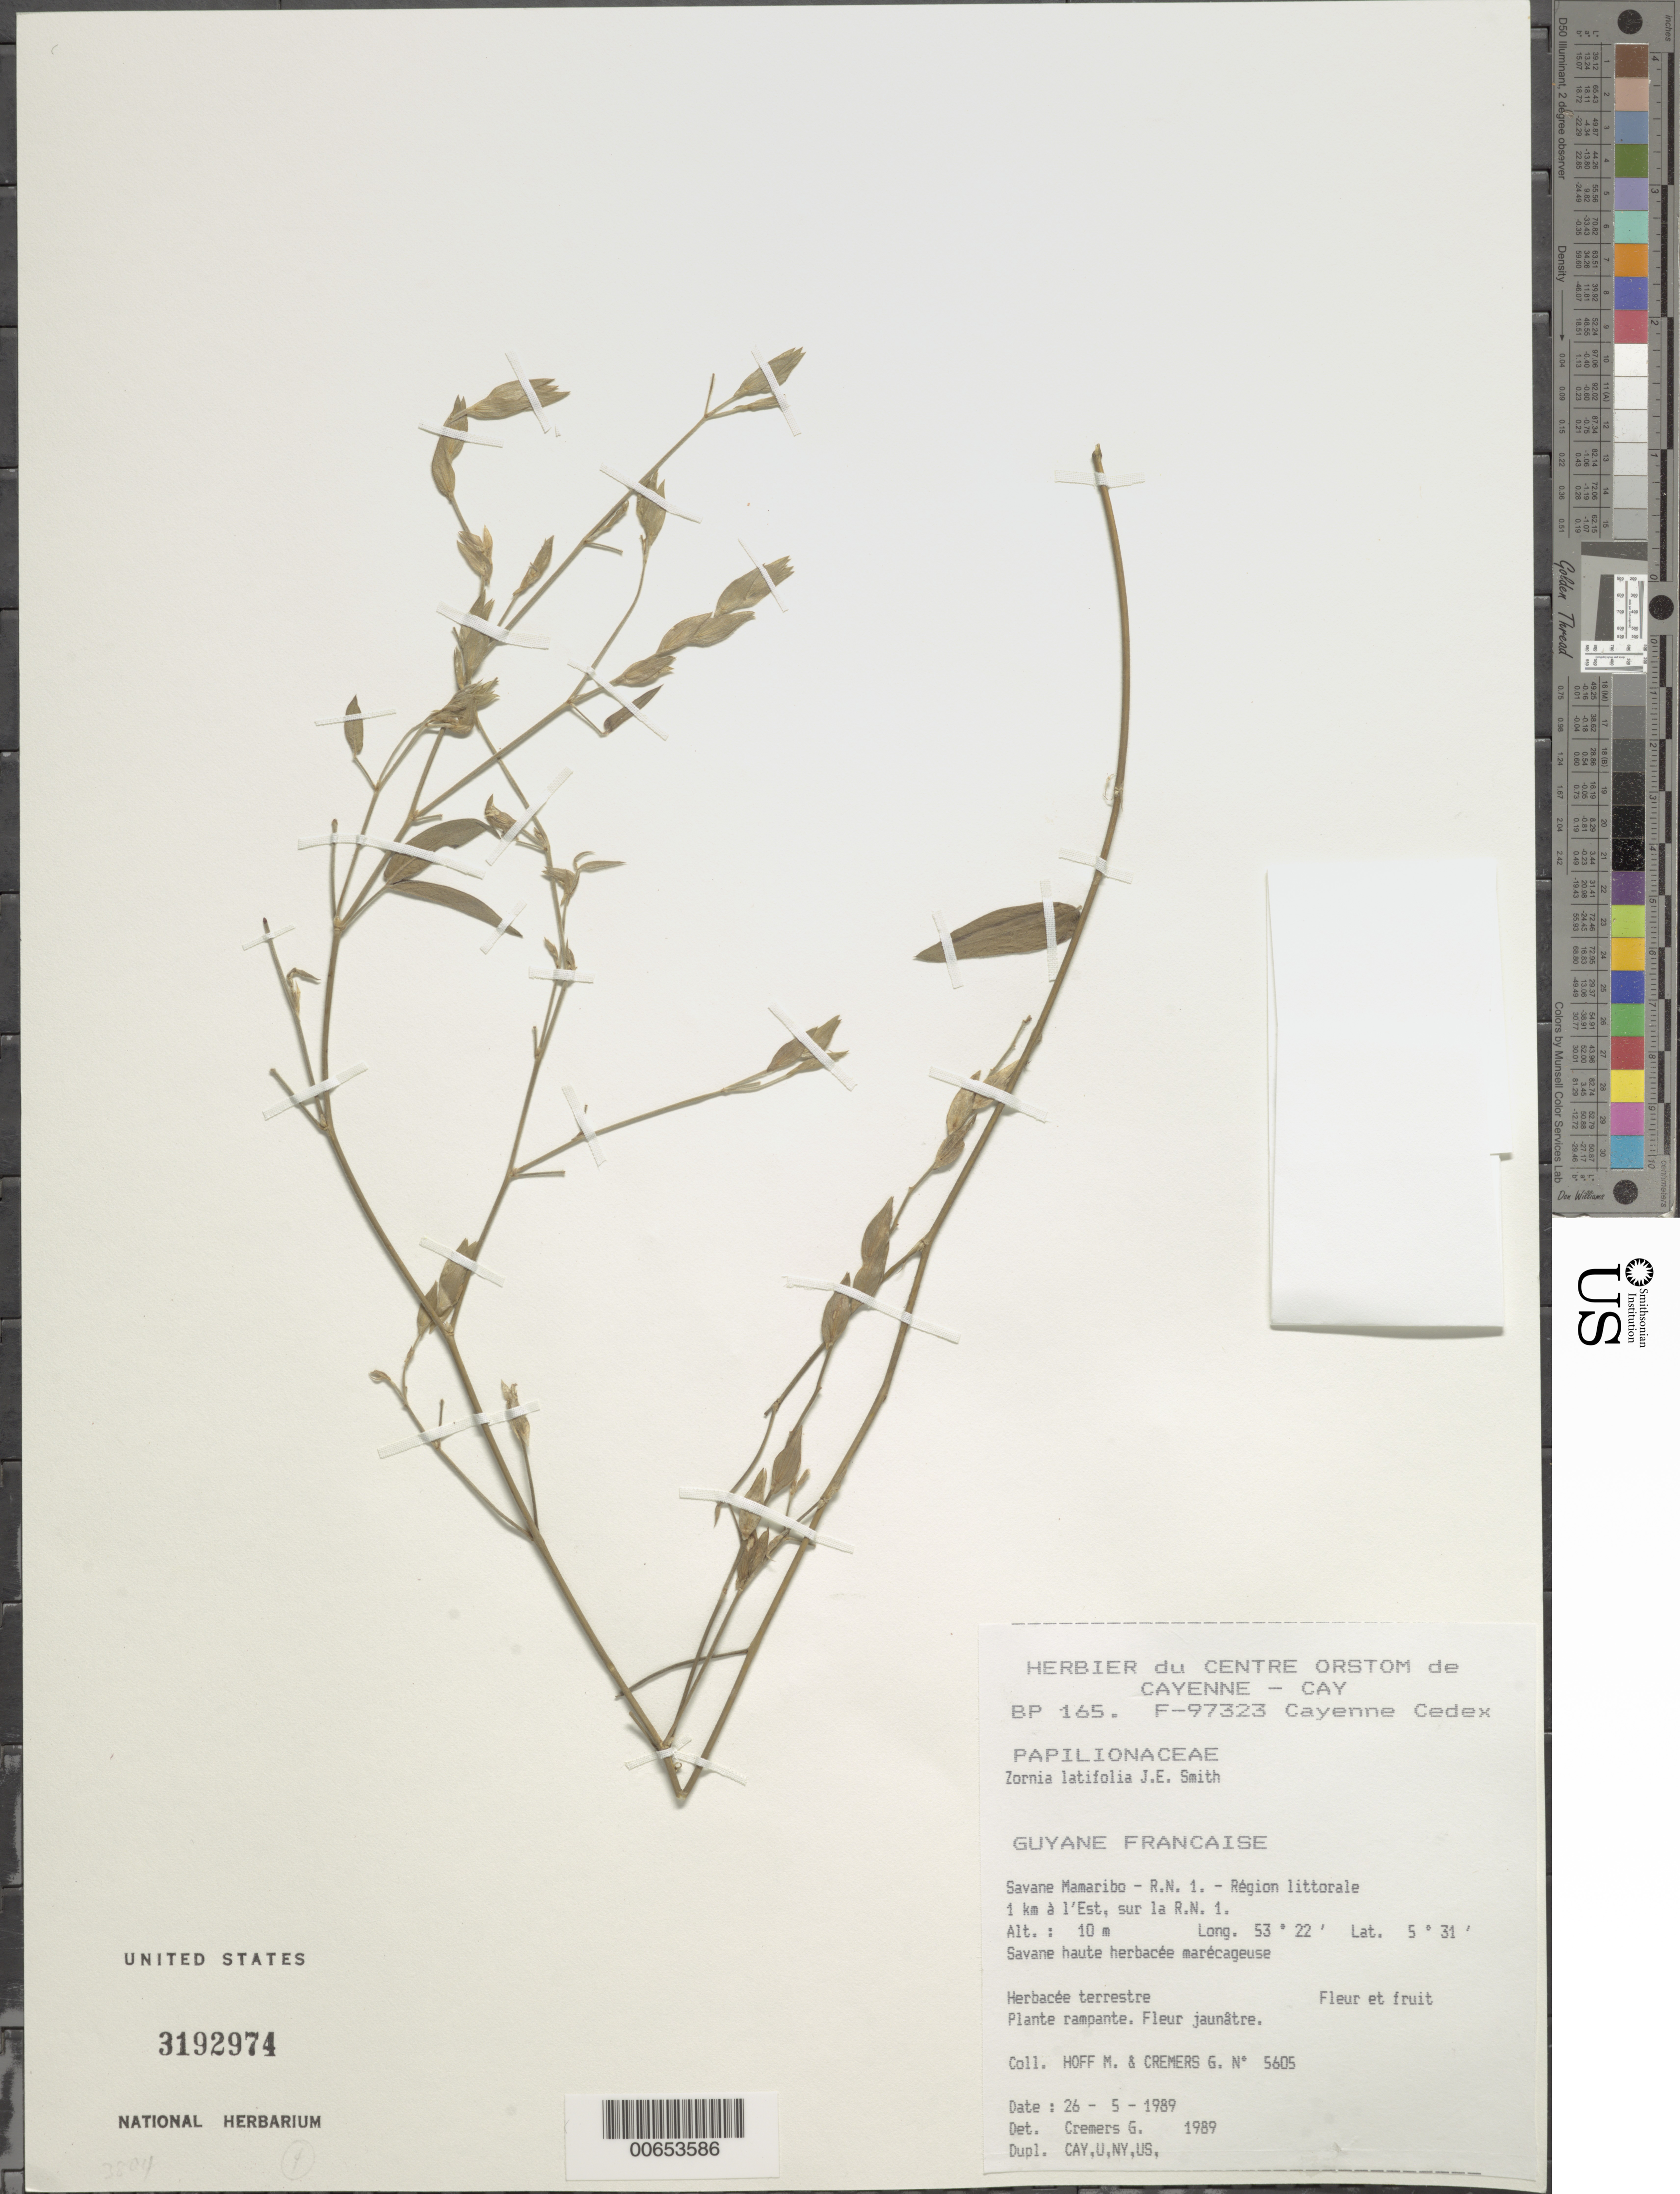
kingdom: Plantae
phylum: Tracheophyta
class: Magnoliopsida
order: Fabales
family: Fabaceae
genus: Zornia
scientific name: Zornia latifolia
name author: Sm.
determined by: Cremers, Georges A.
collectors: M. Hoff & G. Cremers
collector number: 5605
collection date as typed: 26-May-89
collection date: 1989-05-26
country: French Guiana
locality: Savane Mamaribo, R.N. 1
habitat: High herbaceous marshy savanna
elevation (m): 10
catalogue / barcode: US 3192974